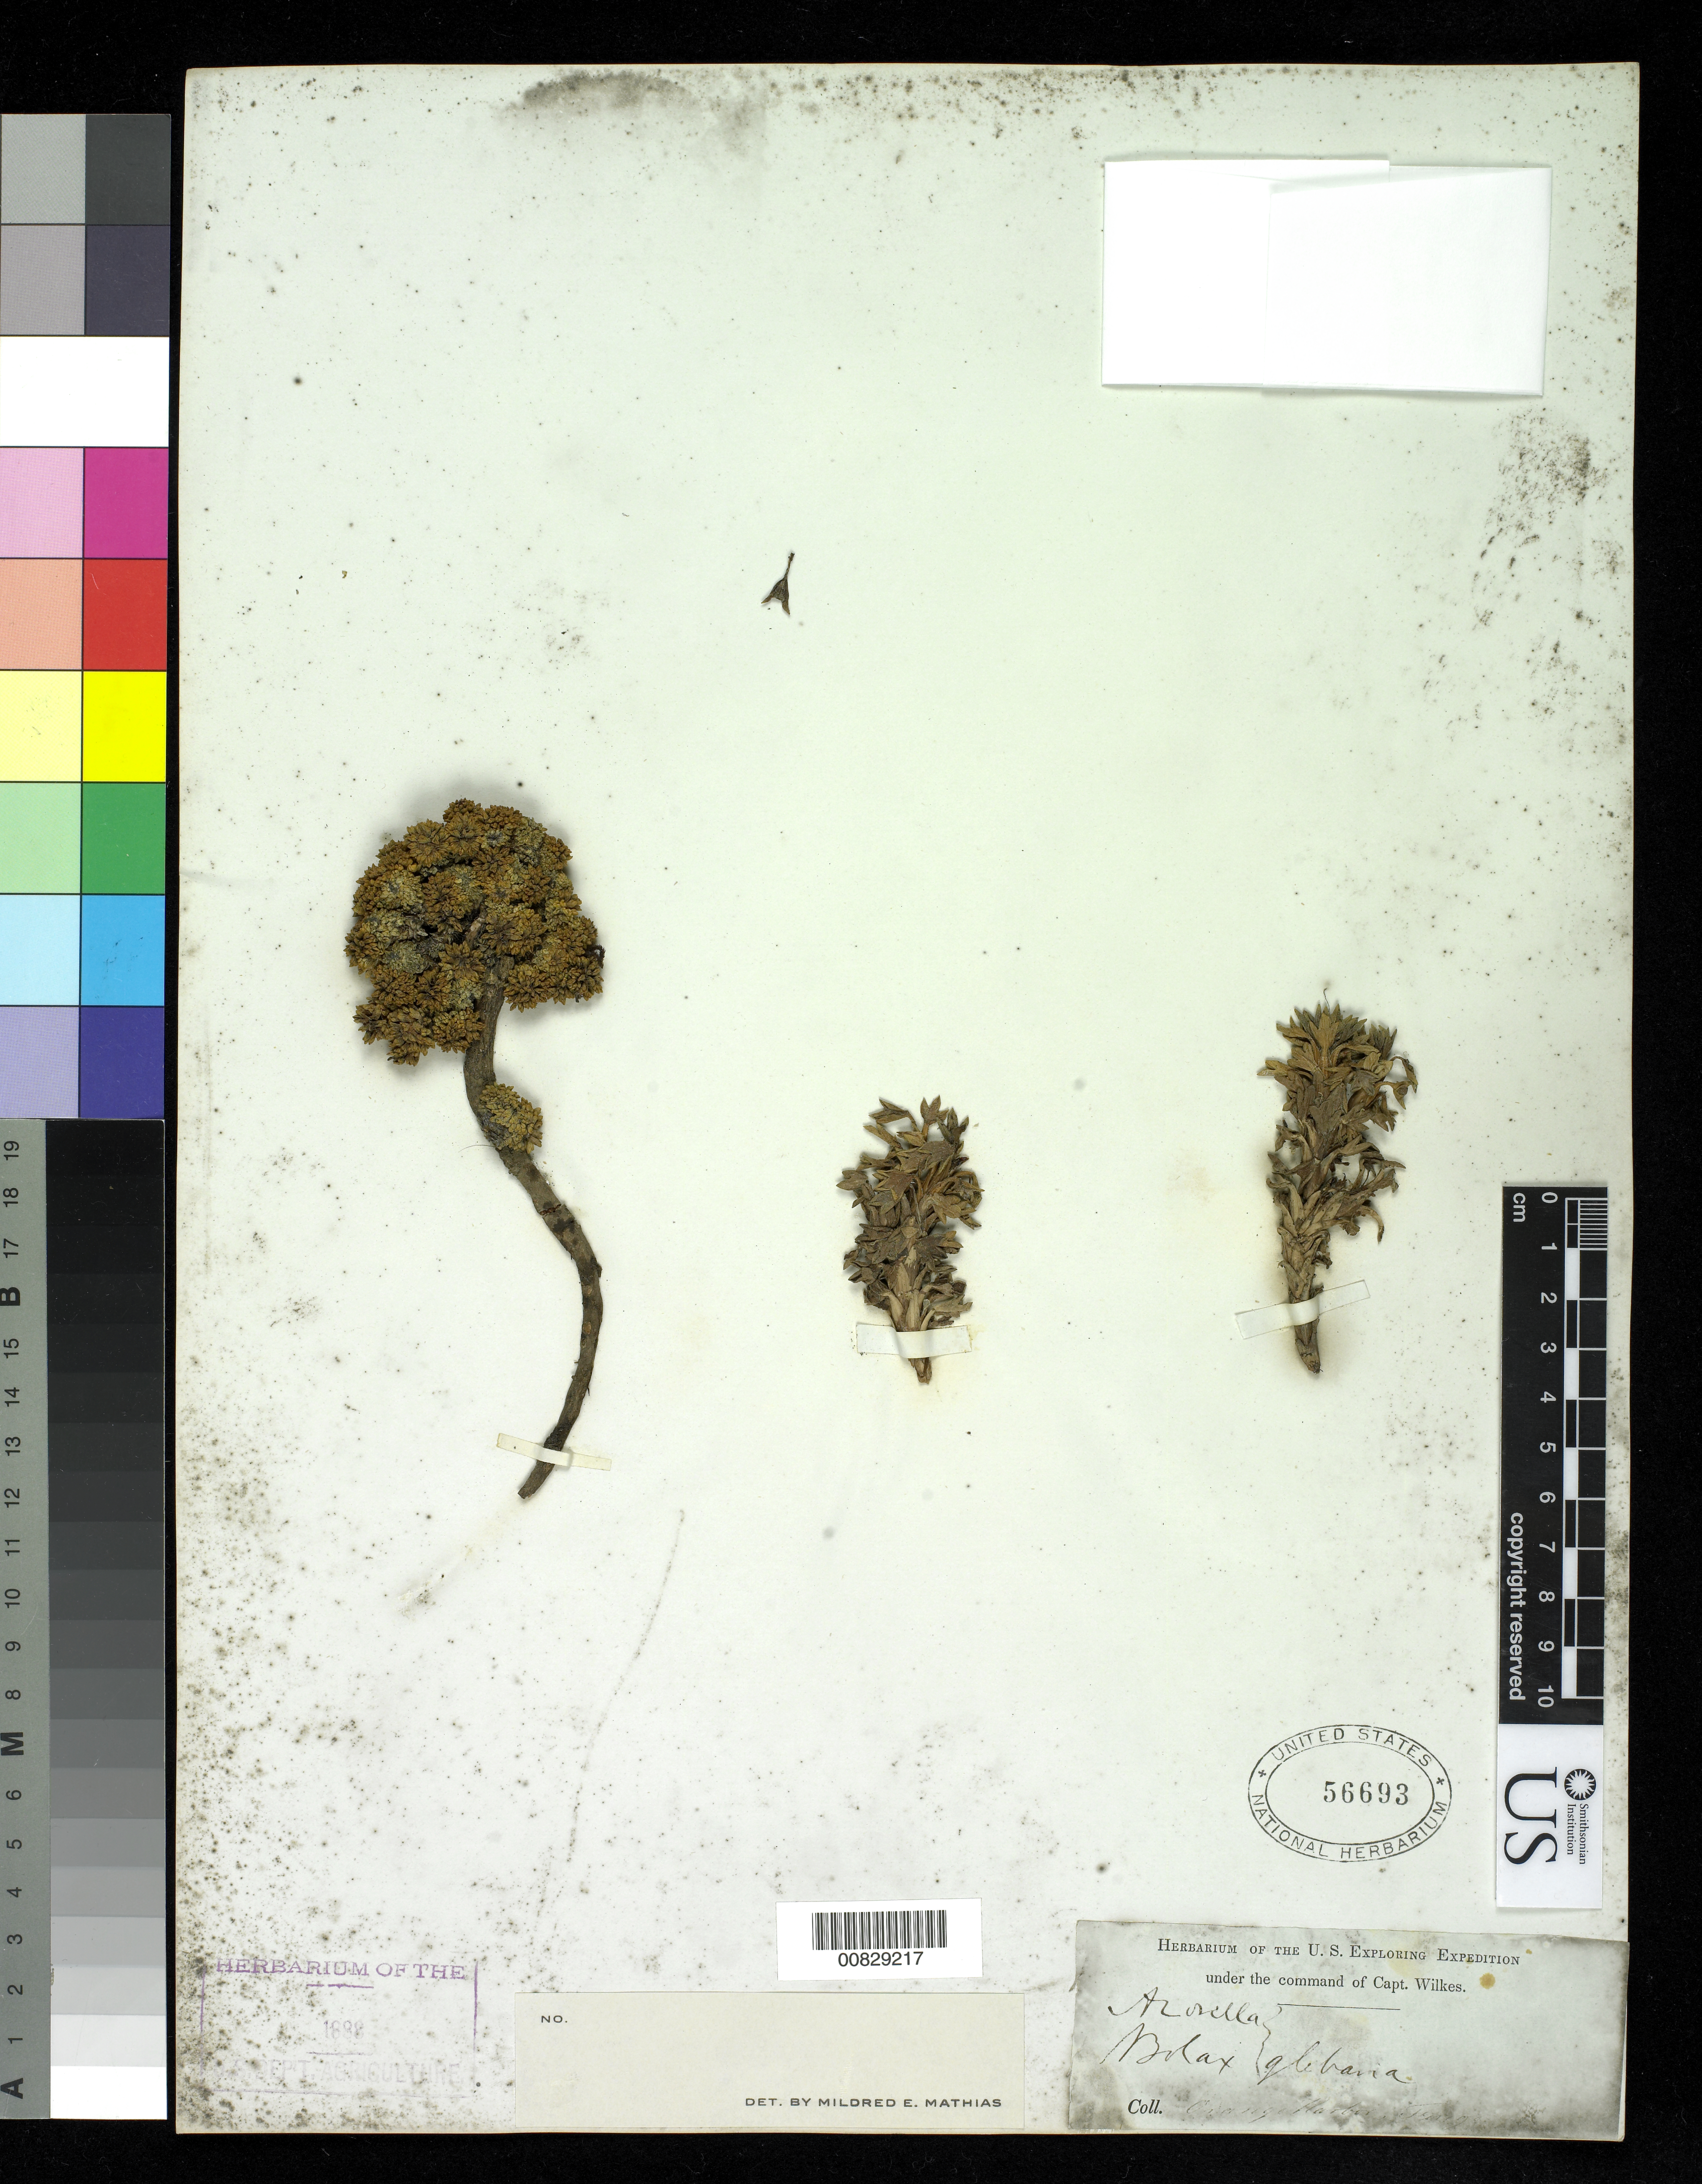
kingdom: Plantae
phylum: Tracheophyta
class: Magnoliopsida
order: Apiales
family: Apiaceae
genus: Bolax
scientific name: Bolax gummifera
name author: (Lam.) Spreng.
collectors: Wilkes Explor. Exped.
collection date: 1838/1842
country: Chile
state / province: Magallanes y de la Antártica Chilena (XII)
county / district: Tierra del Fuego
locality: Orange Harbor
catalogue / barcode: US 56693